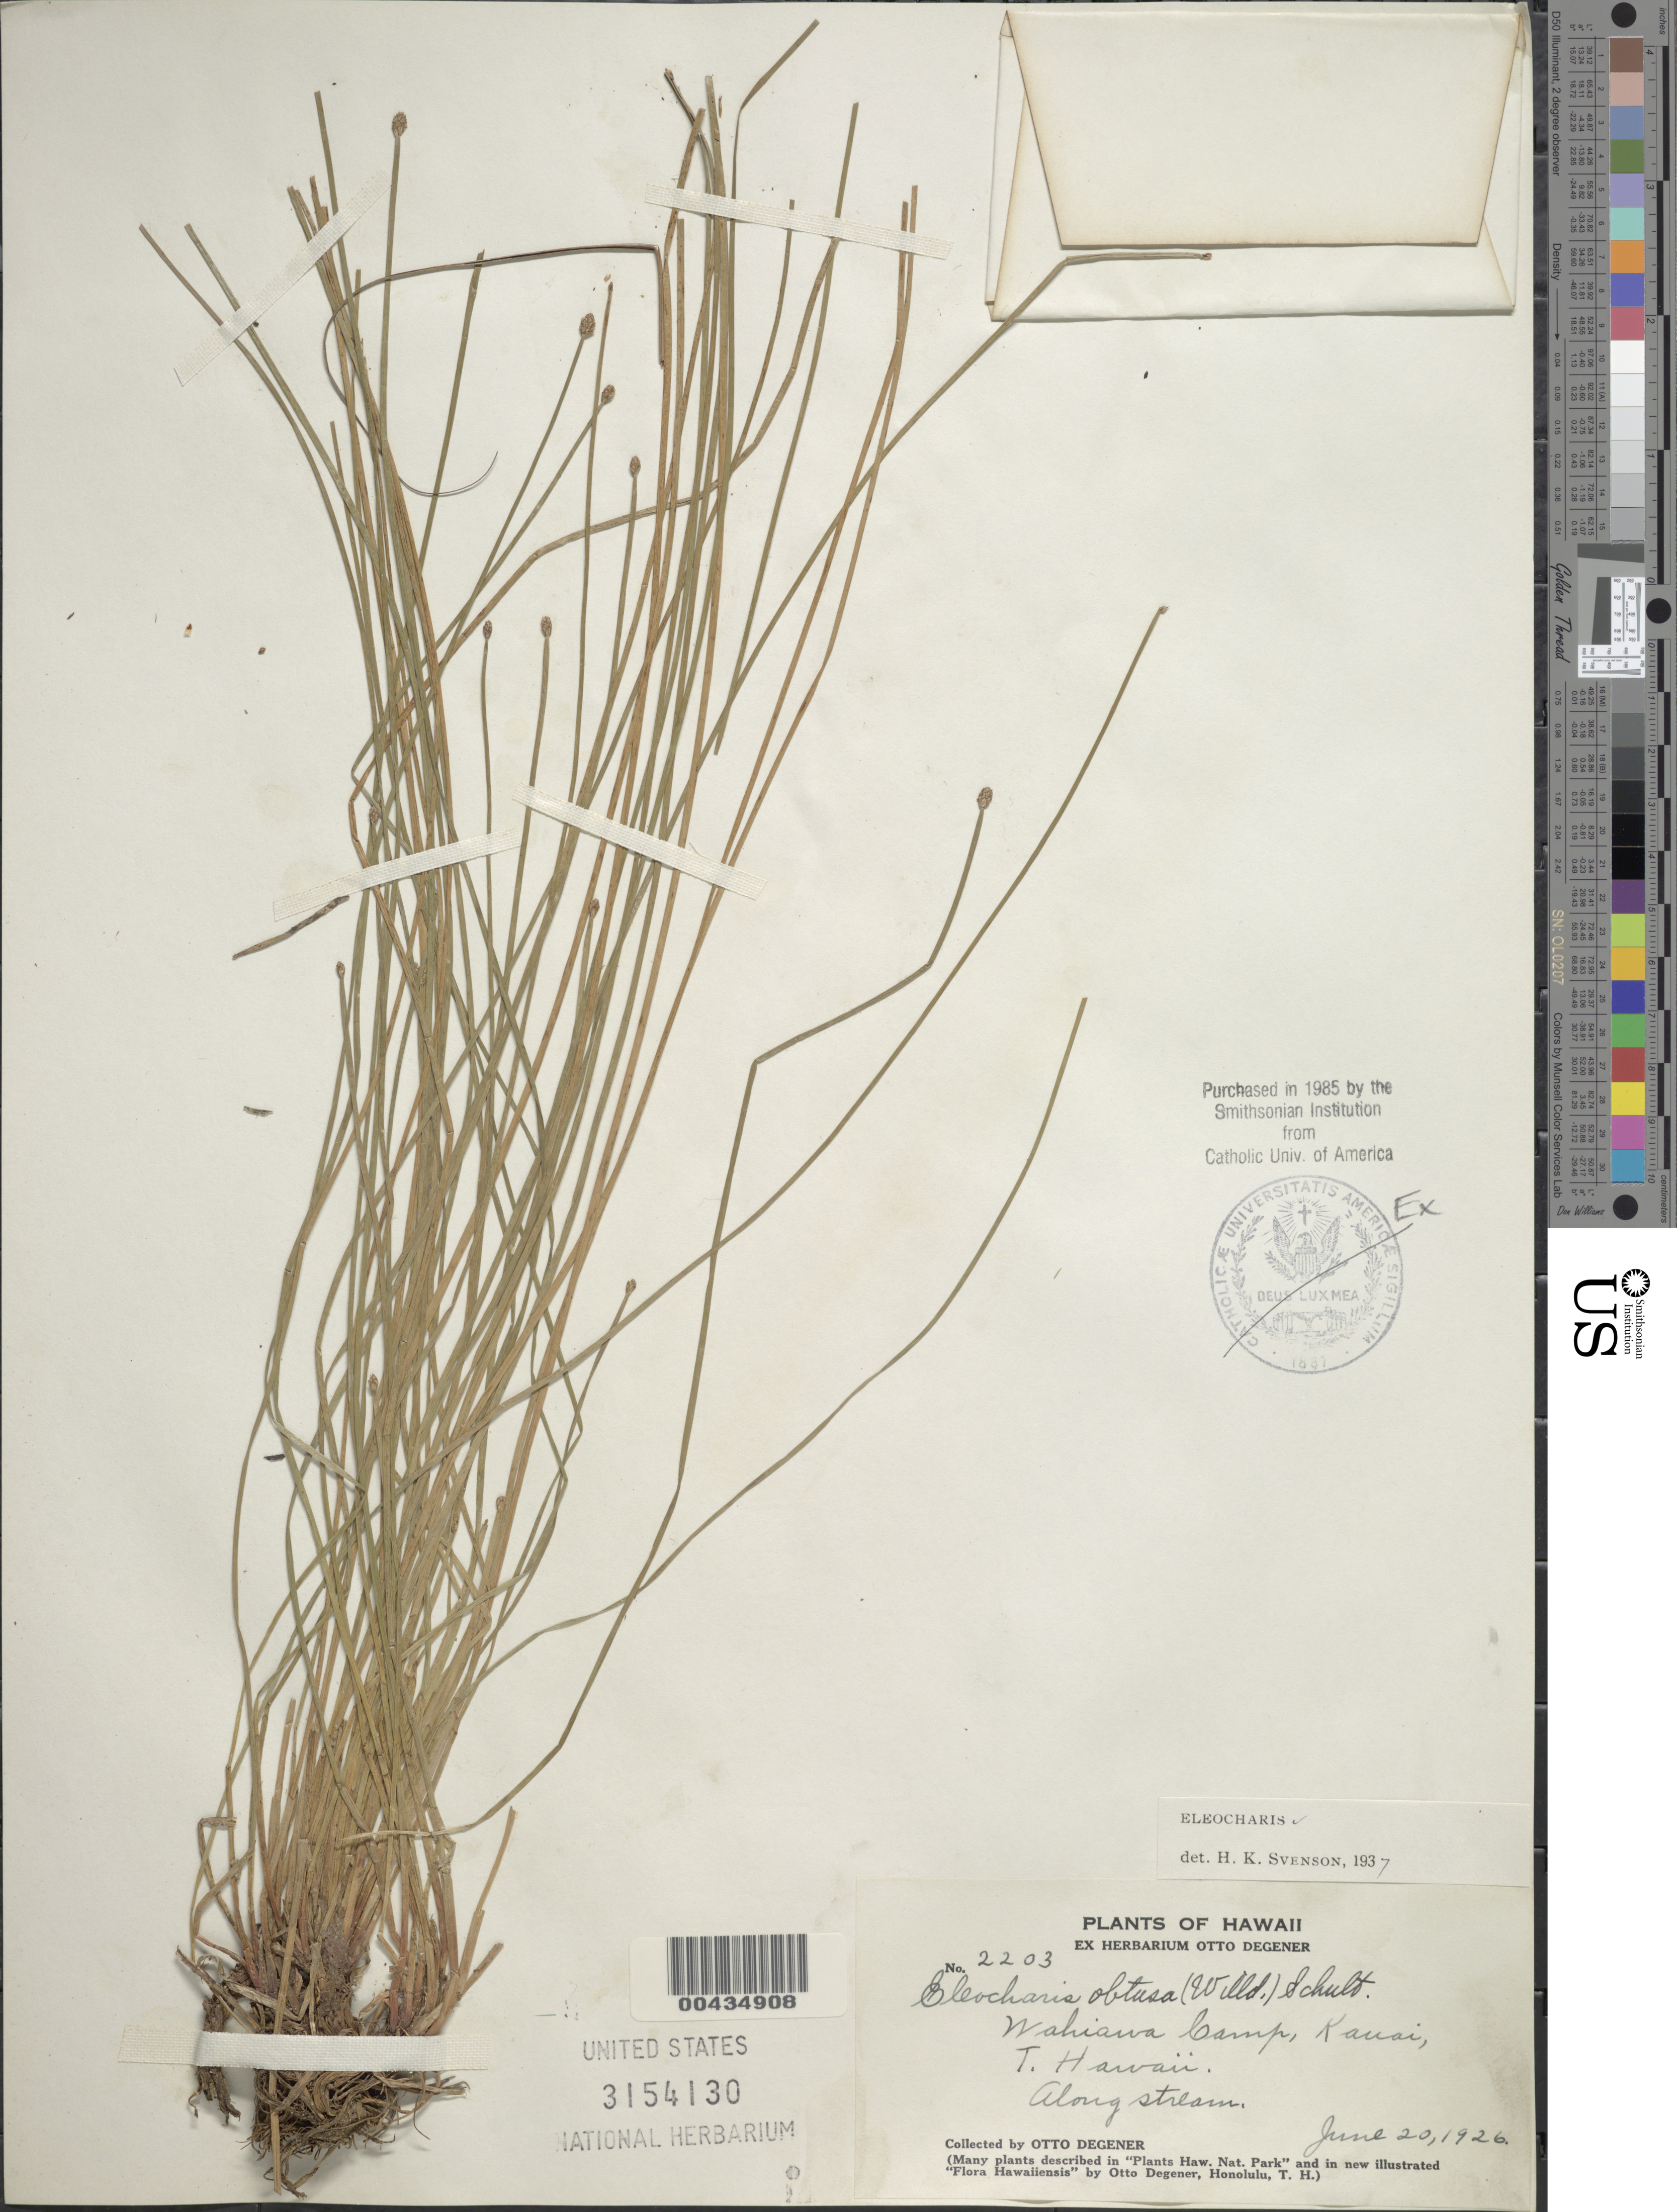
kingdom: Plantae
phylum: Tracheophyta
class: Liliopsida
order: Poales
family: Cyperaceae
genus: Eleocharis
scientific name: Eleocharis obtusa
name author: (Willd.) Schult.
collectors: O. Degener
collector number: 2203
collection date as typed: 20 Jun 1926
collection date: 1926-06-20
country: United States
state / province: Hawaii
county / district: Kauai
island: Kaua'i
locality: Wahiawa Camp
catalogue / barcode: US 3154130